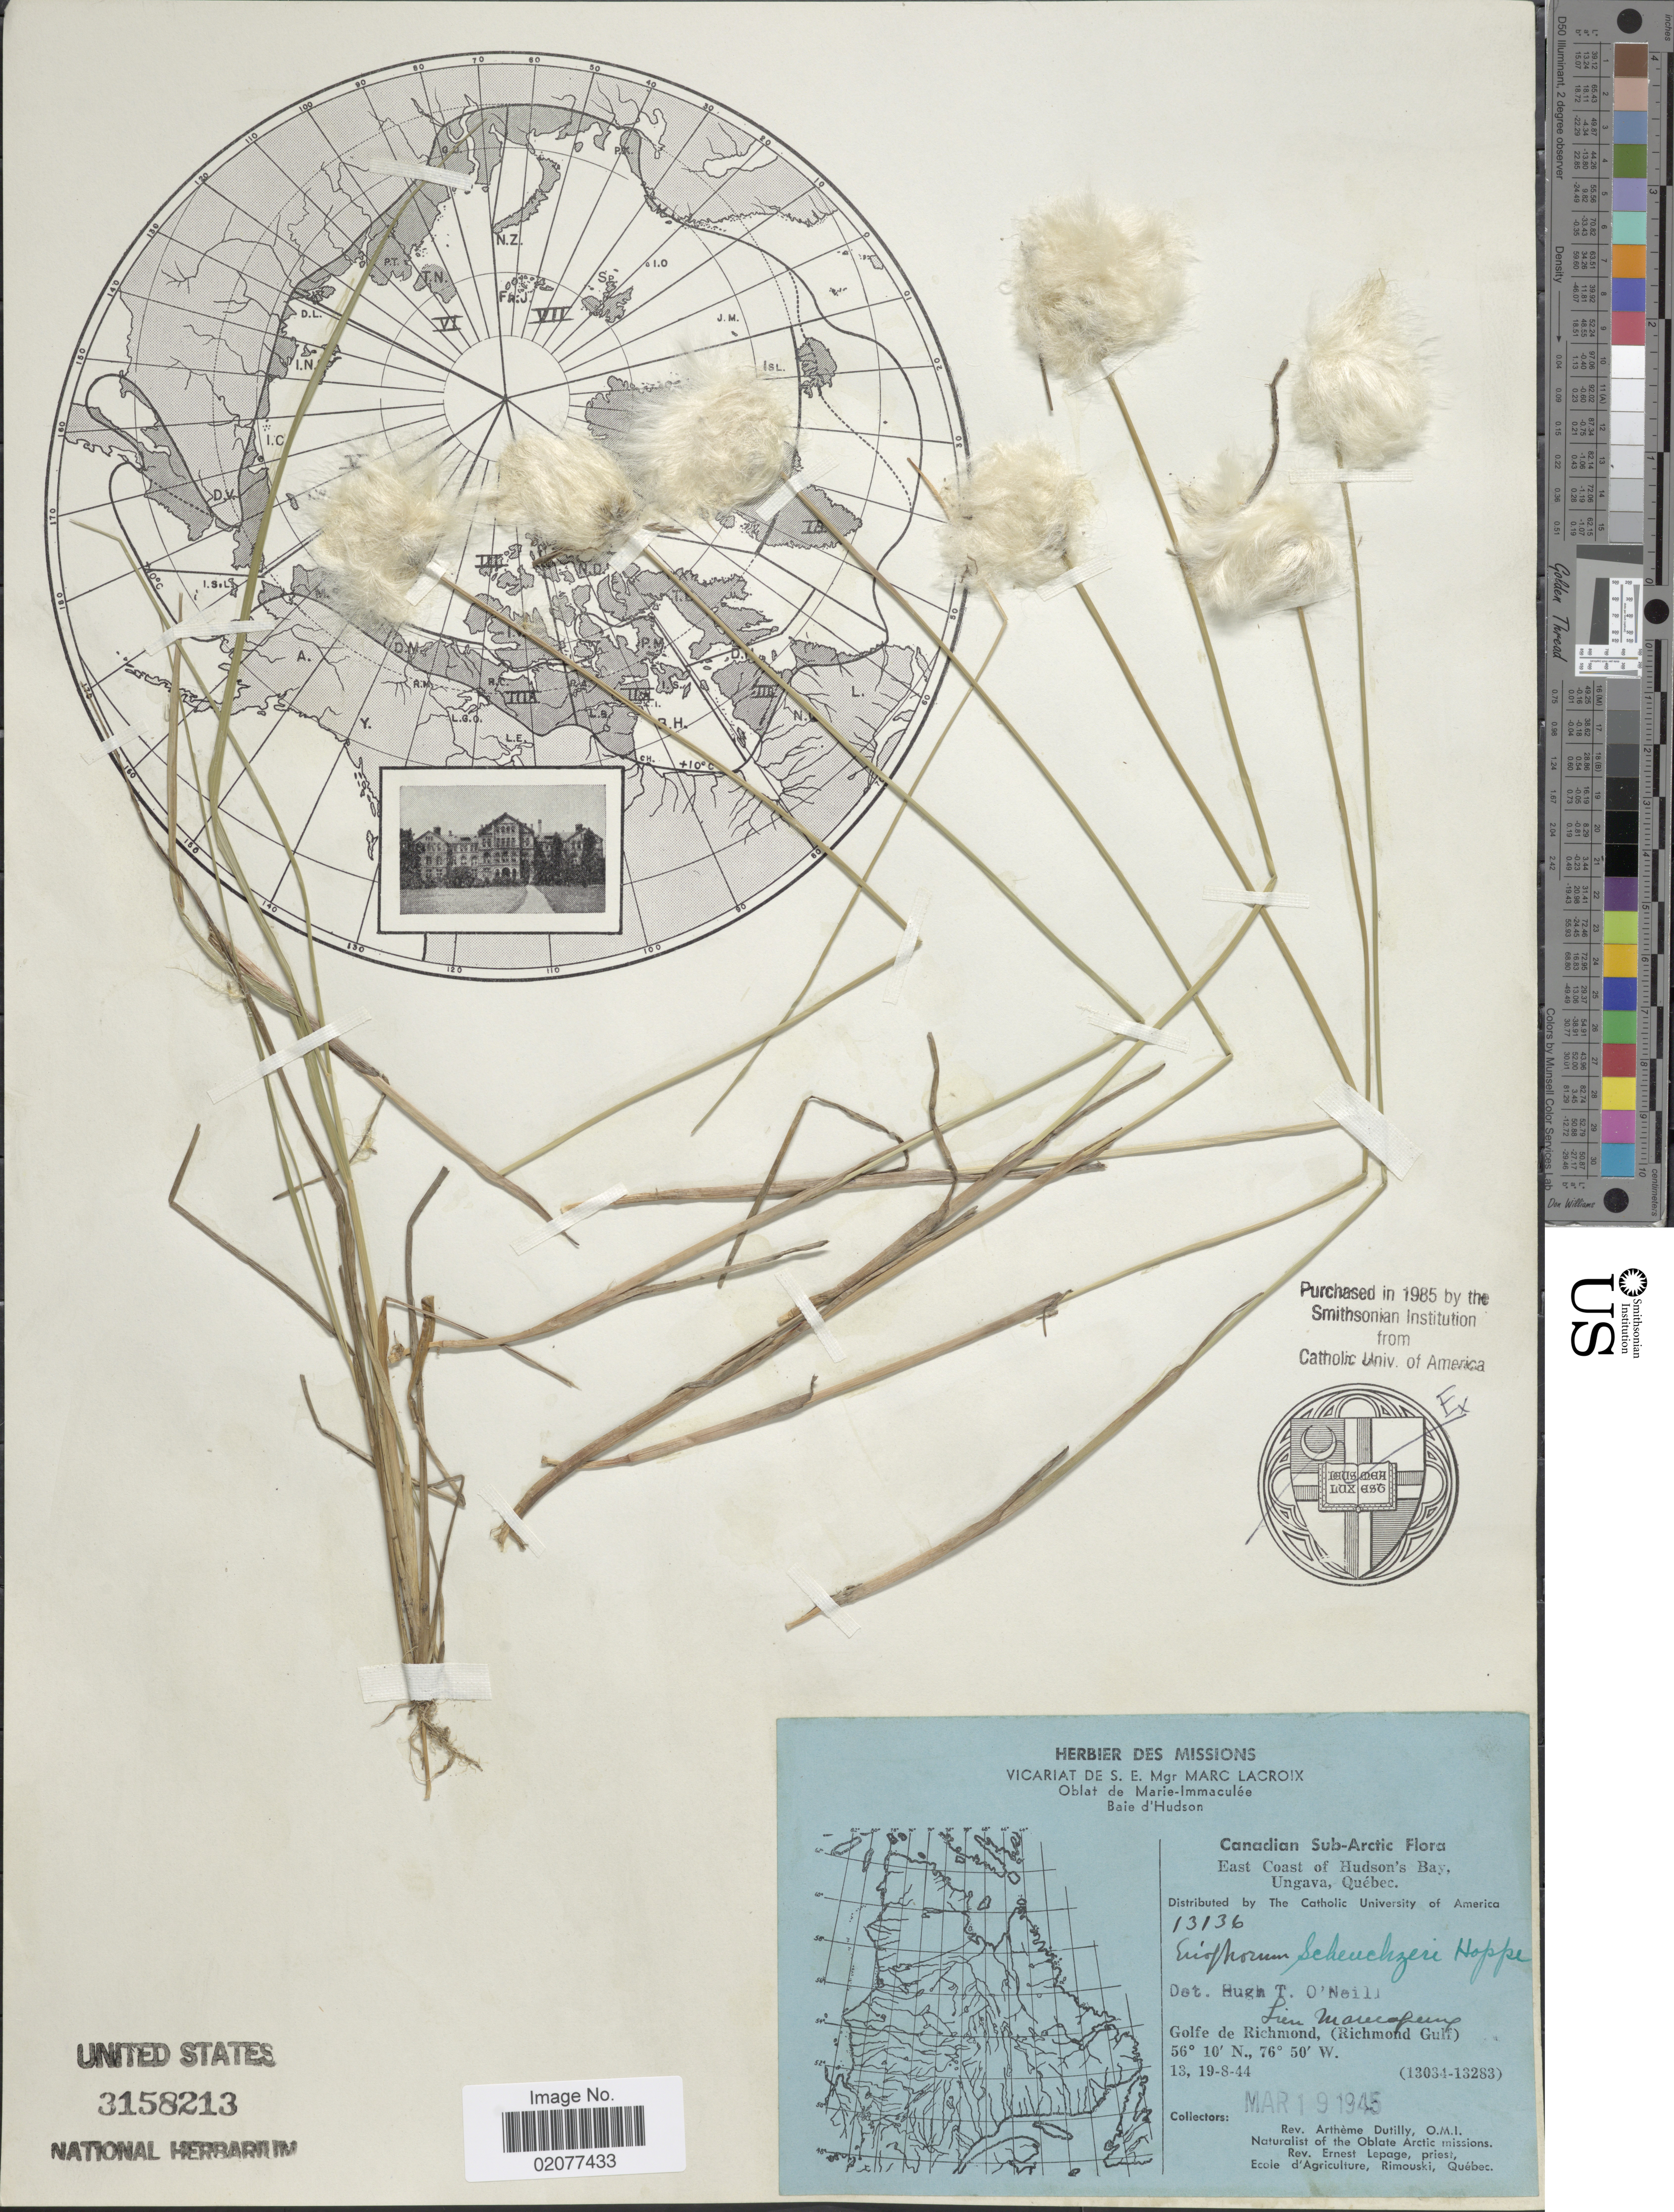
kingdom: Plantae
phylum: Tracheophyta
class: Liliopsida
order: Poales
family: Cyperaceae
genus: Eriophorum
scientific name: Eriophorum scheuchzeri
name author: Hoppe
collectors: A. Dutilly & E. Lepage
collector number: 13136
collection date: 1945-03-19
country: Canada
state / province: Quebec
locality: Canadian Sub-Arctic. East Coast of Hudson's Bay. Ungava, Quebec. Golfe de Richmond, (Richmond Gulf).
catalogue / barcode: US 3158213